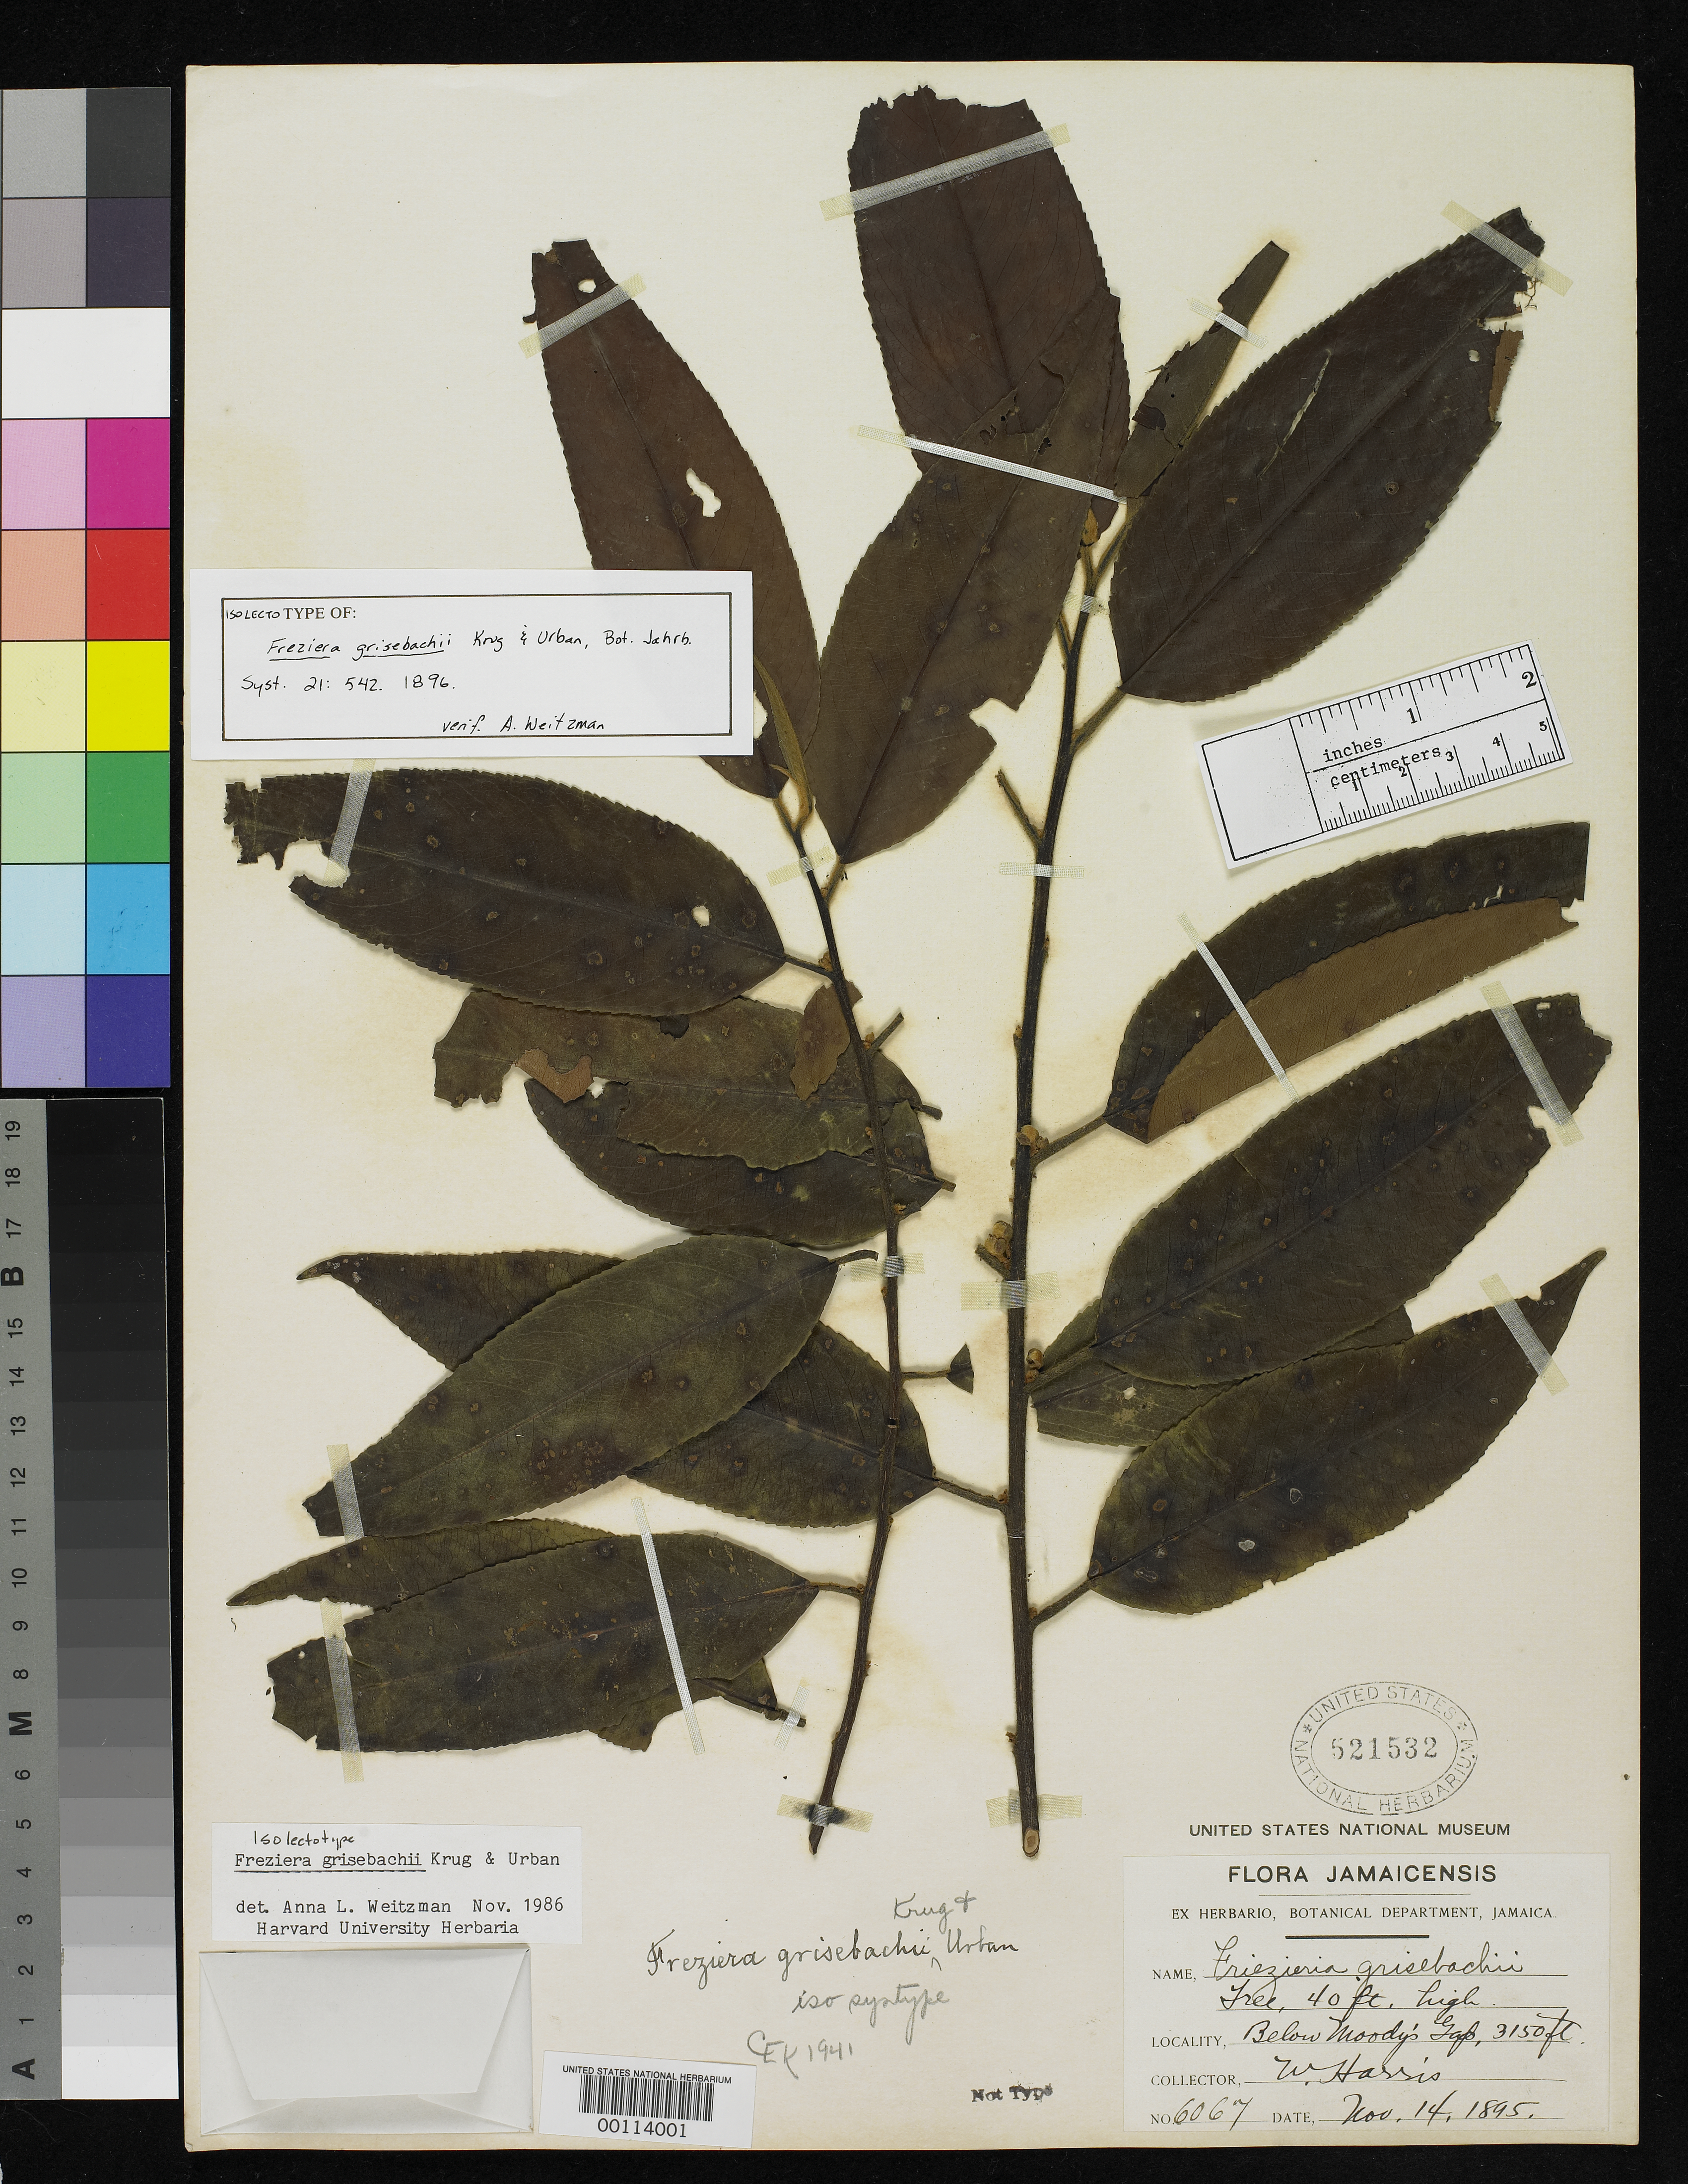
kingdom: Plantae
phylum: Tracheophyta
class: Magnoliopsida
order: Ericales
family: Pentaphylacaceae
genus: Freziera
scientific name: Freziera grisebachii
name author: Krug & Urb.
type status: Isolectotype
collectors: W. H. Harris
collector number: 6067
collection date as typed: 19 Mar 1895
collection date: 1895-03-19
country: Jamaica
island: Greater Antilles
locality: Below Moody's gap.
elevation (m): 960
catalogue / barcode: US 521532